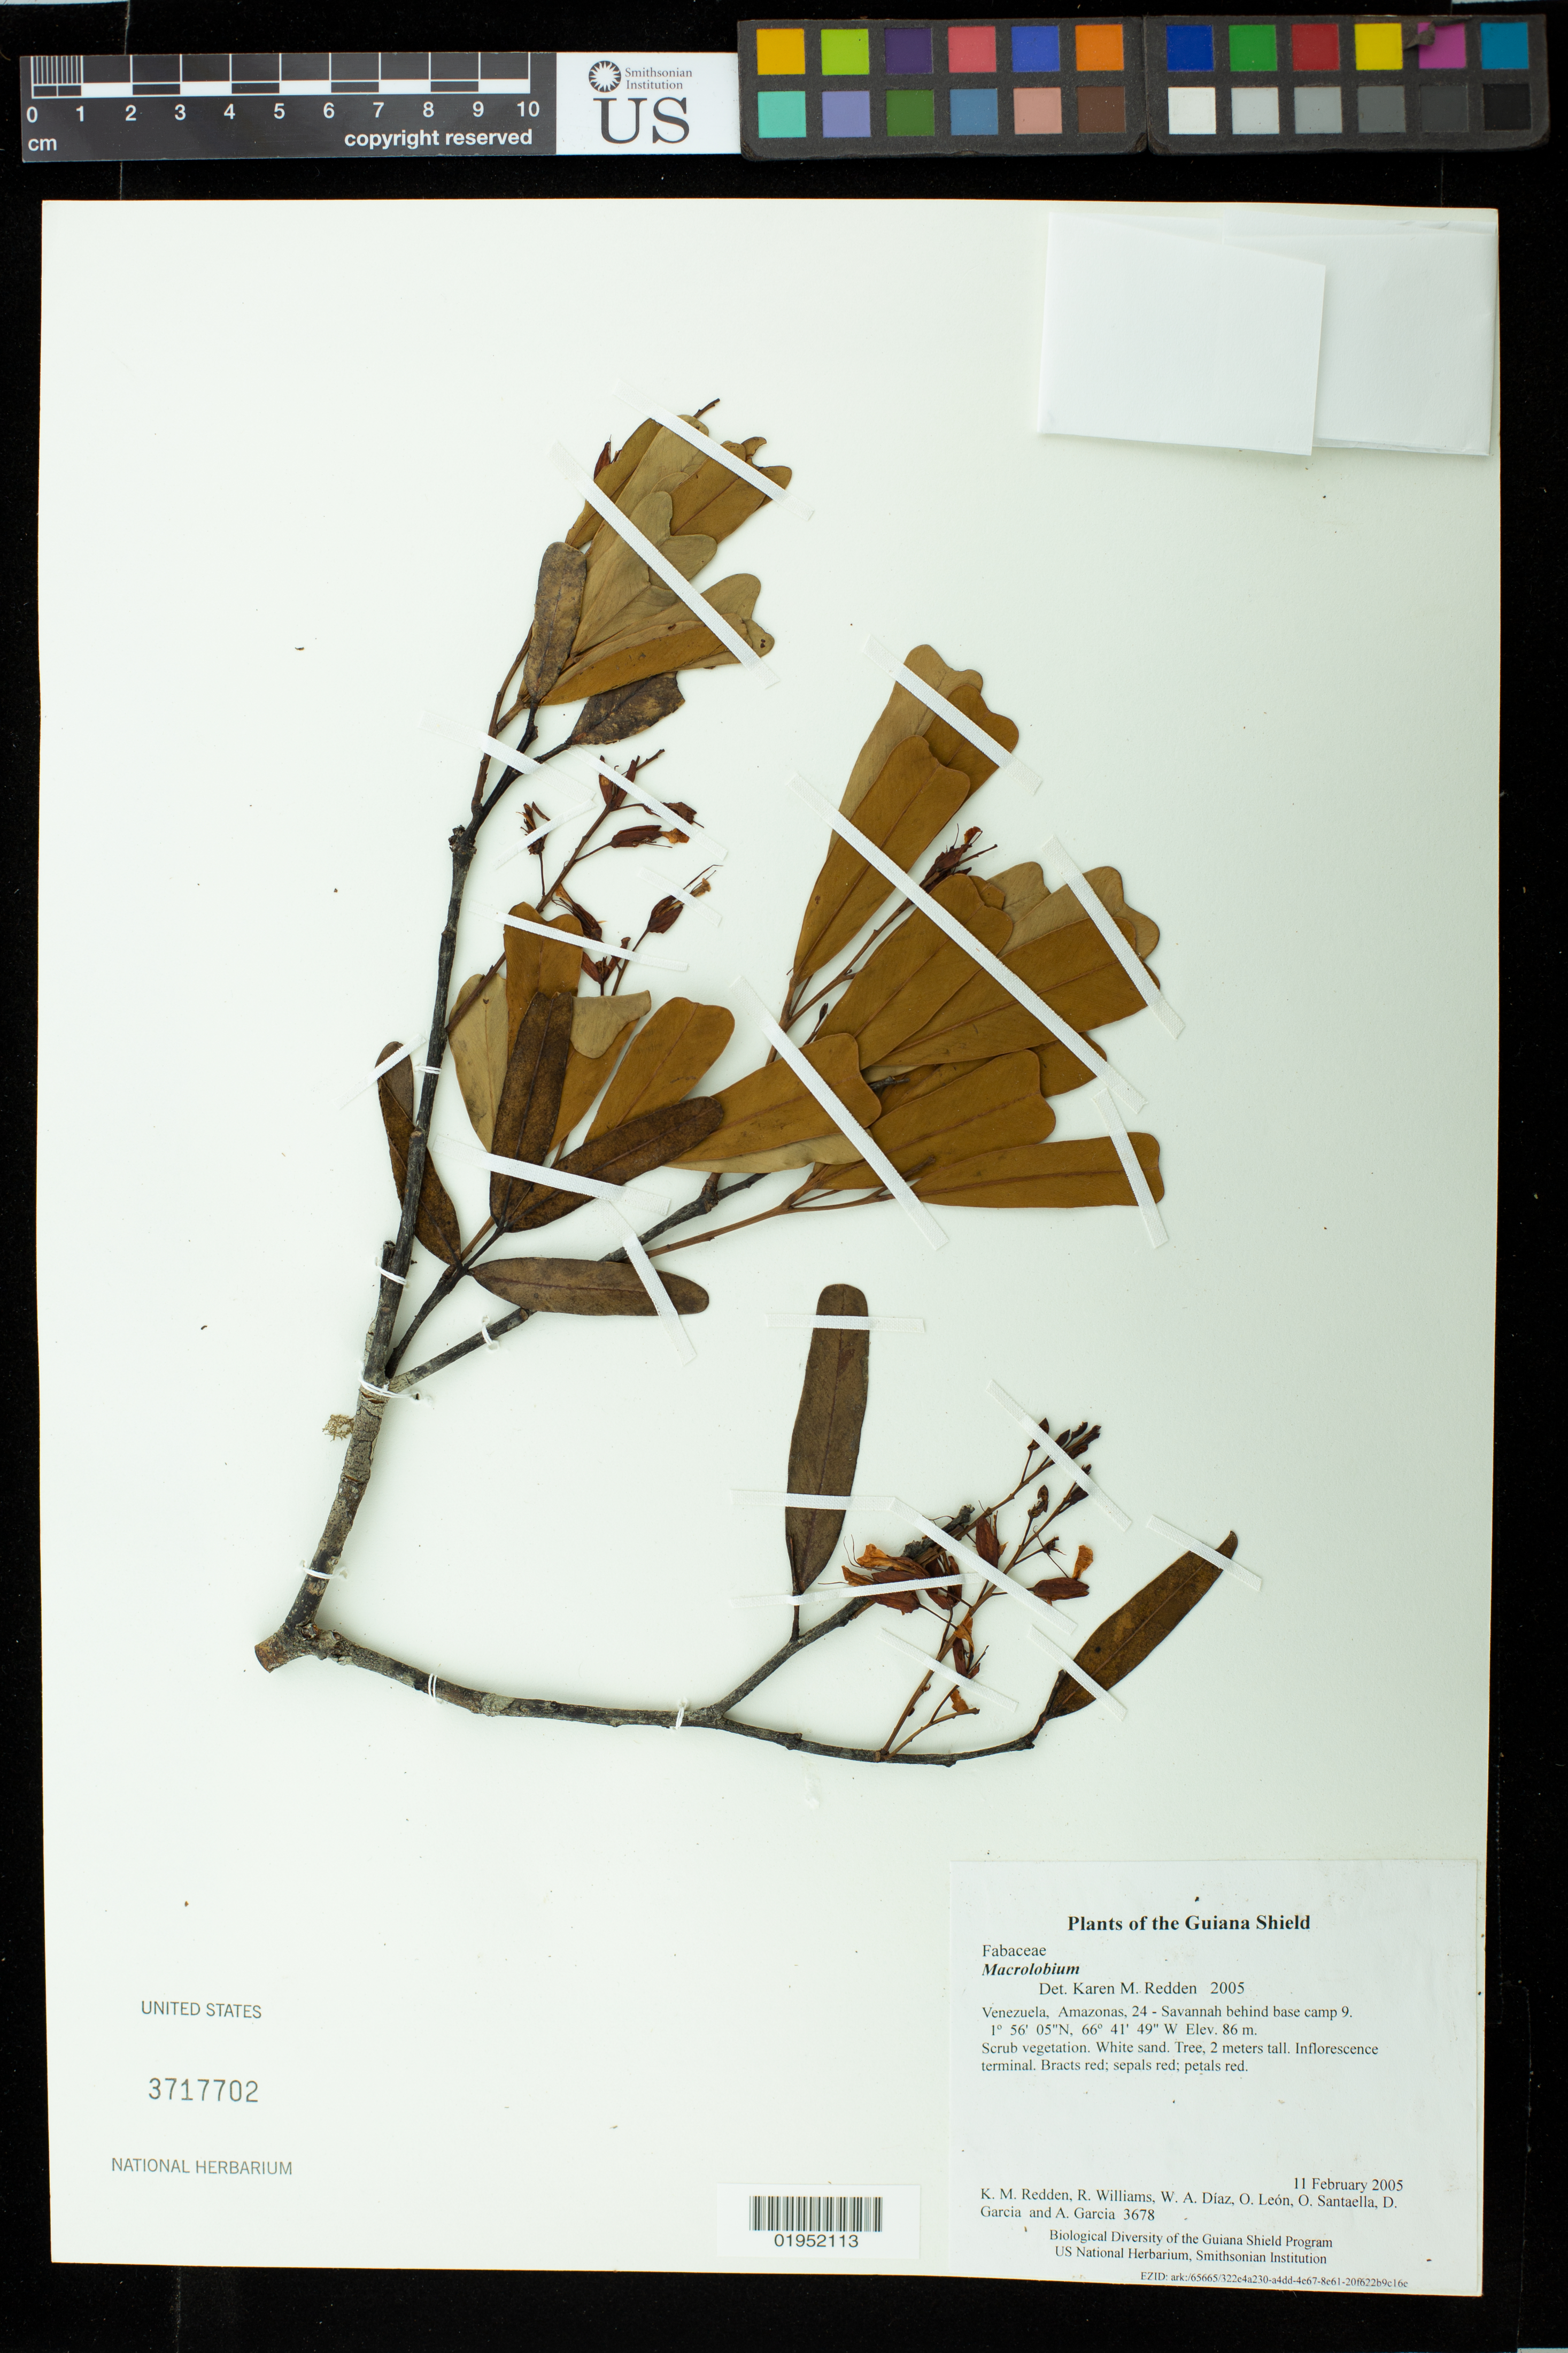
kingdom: Plantae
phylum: Tracheophyta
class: Magnoliopsida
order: Fabales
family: Fabaceae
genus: Macrolobium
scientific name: Macrolobium longipes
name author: R.S. Cowan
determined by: Trujillo, A. M.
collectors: K. M. Redden, R. Williams, W. Díaz P., O. León, O. Santaella, D. Garcia & A. Garcia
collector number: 3678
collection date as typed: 11 February 2005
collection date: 2005-02-11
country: Venezuela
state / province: Amazonas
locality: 24 - Savannah behind base camp 9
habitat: Scrub vegetation. White sand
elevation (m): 86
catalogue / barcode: US 3717702